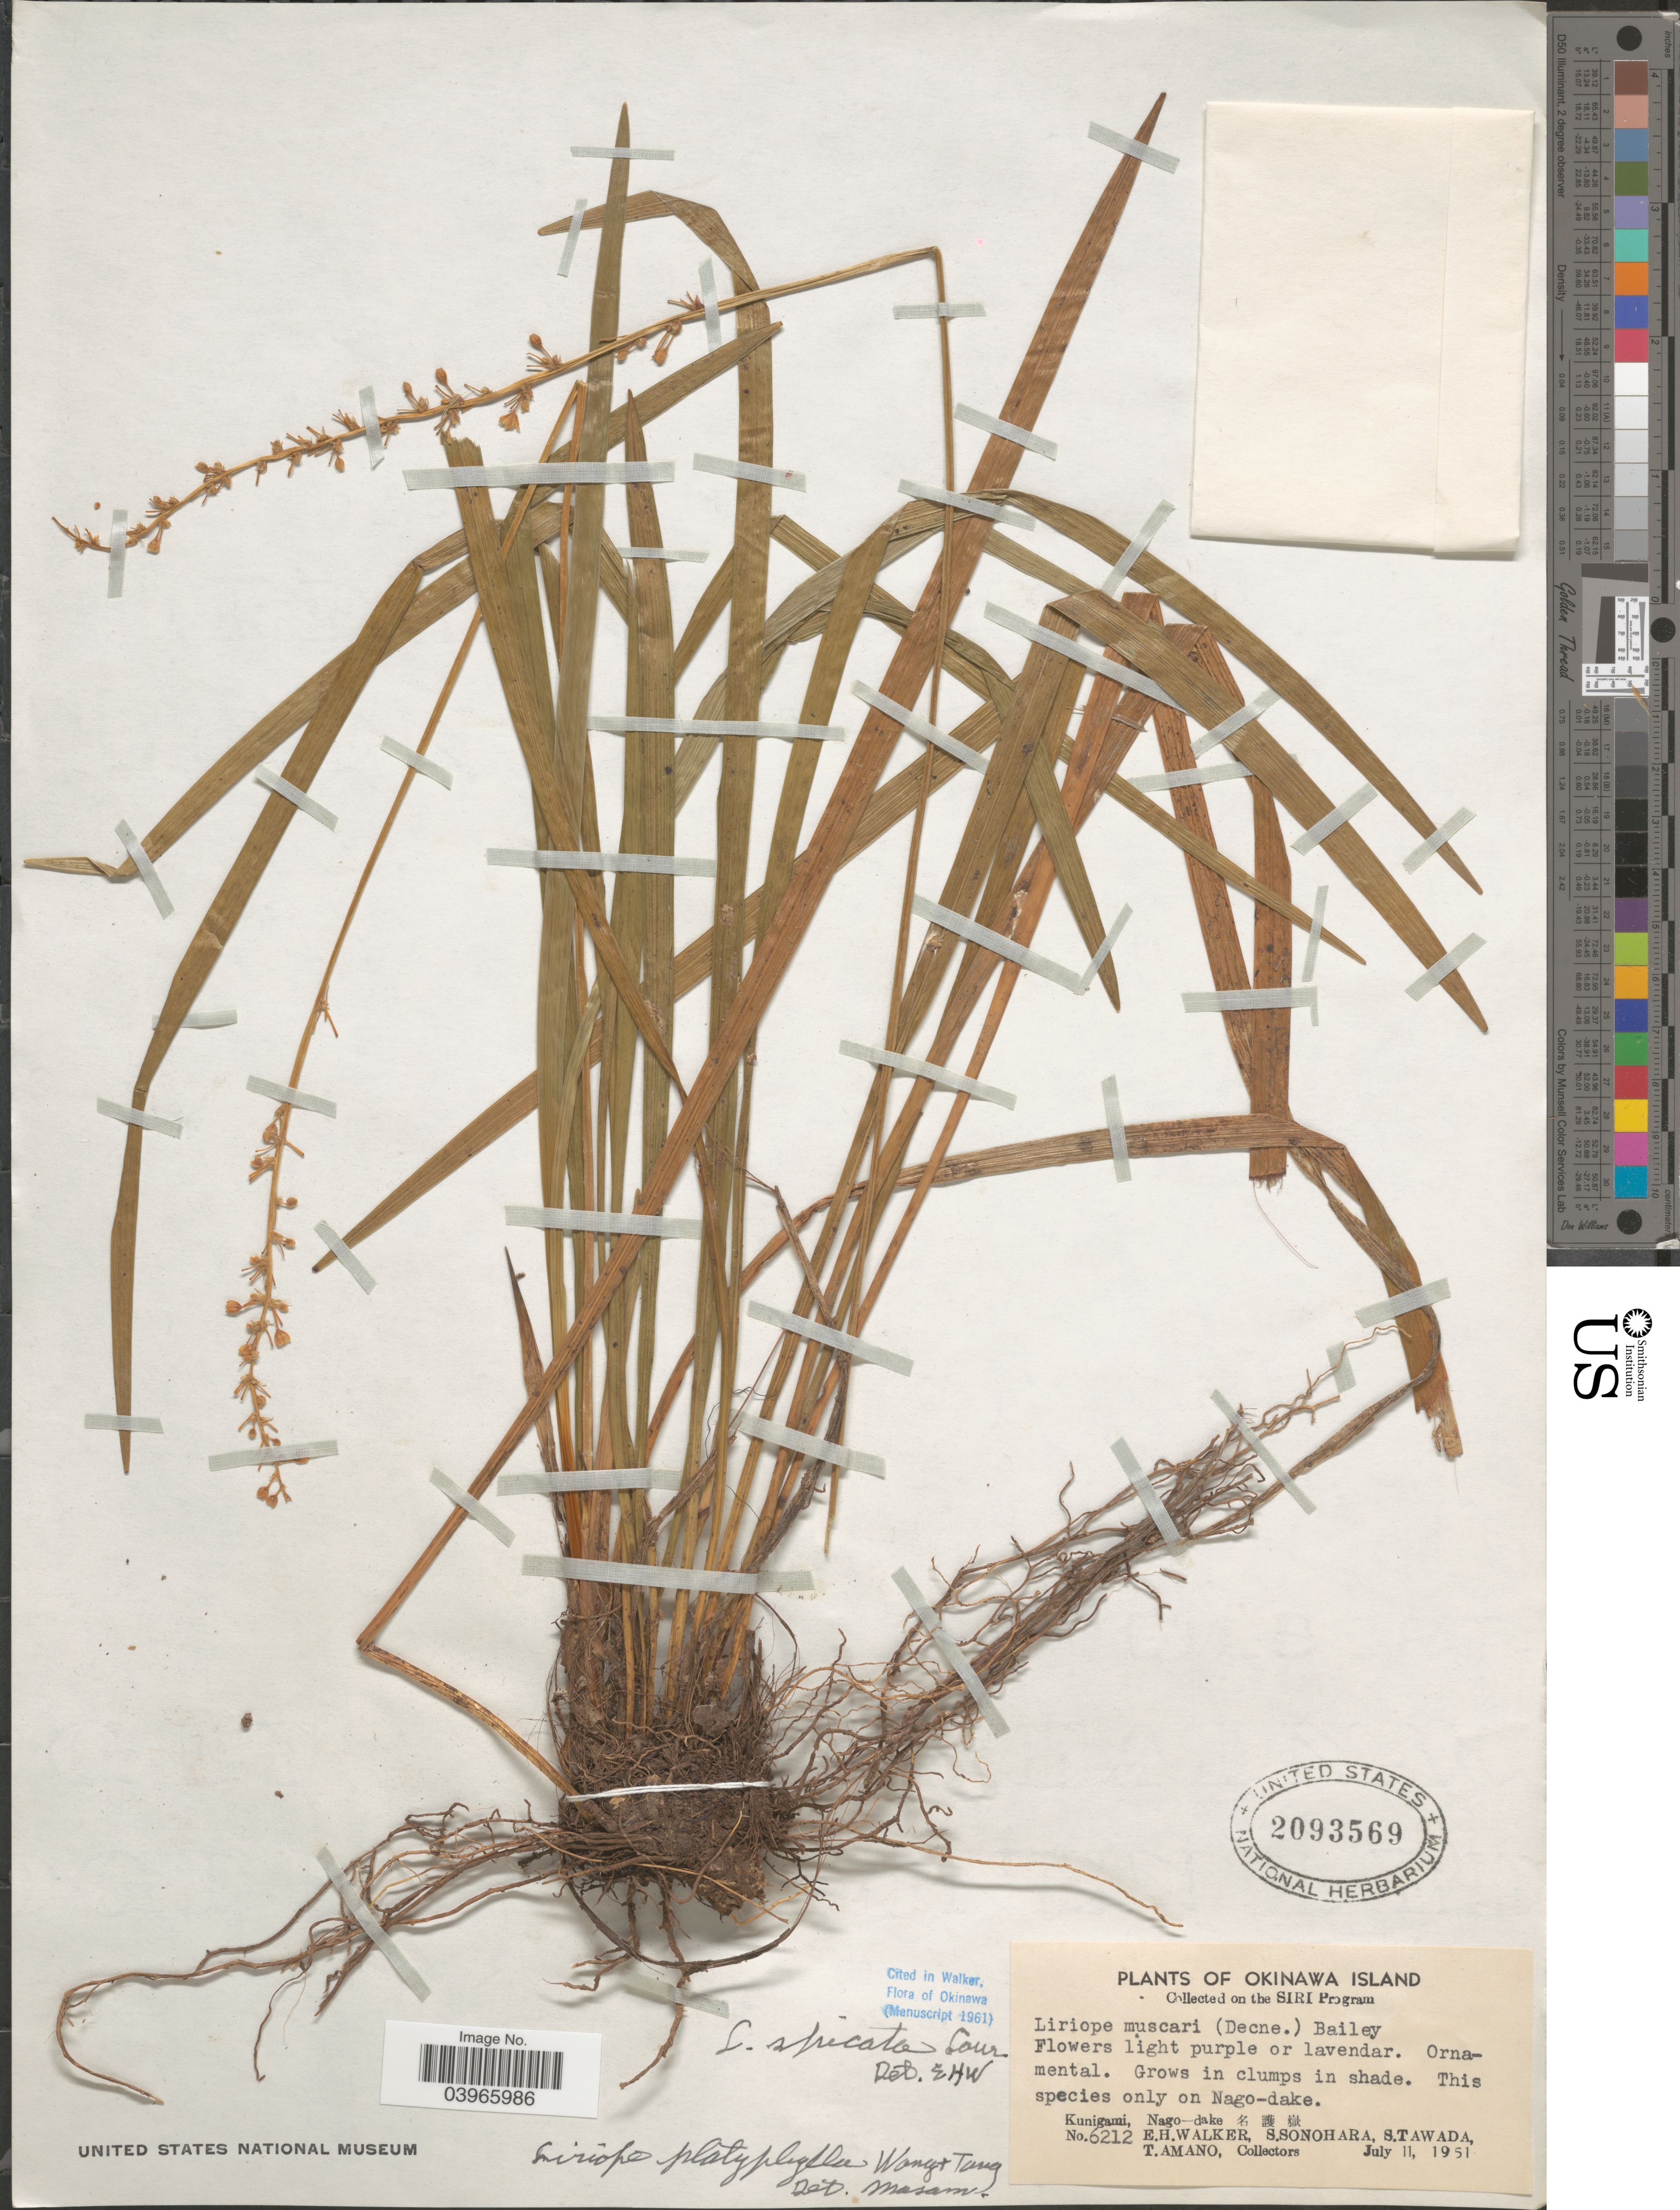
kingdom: Plantae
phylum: Tracheophyta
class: Liliopsida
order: Asparagales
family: Asparagaceae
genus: Liriope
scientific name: Liriope spicata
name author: Lour.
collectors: E. H. Walker, S. Sonohara, S. Tawada & T. Amano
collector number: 6212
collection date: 1951-07-11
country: Japan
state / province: Okinawa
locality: Okinawa Island. Only on Nago-dake. Kunigami, Nago-dake X.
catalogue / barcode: US 2093569